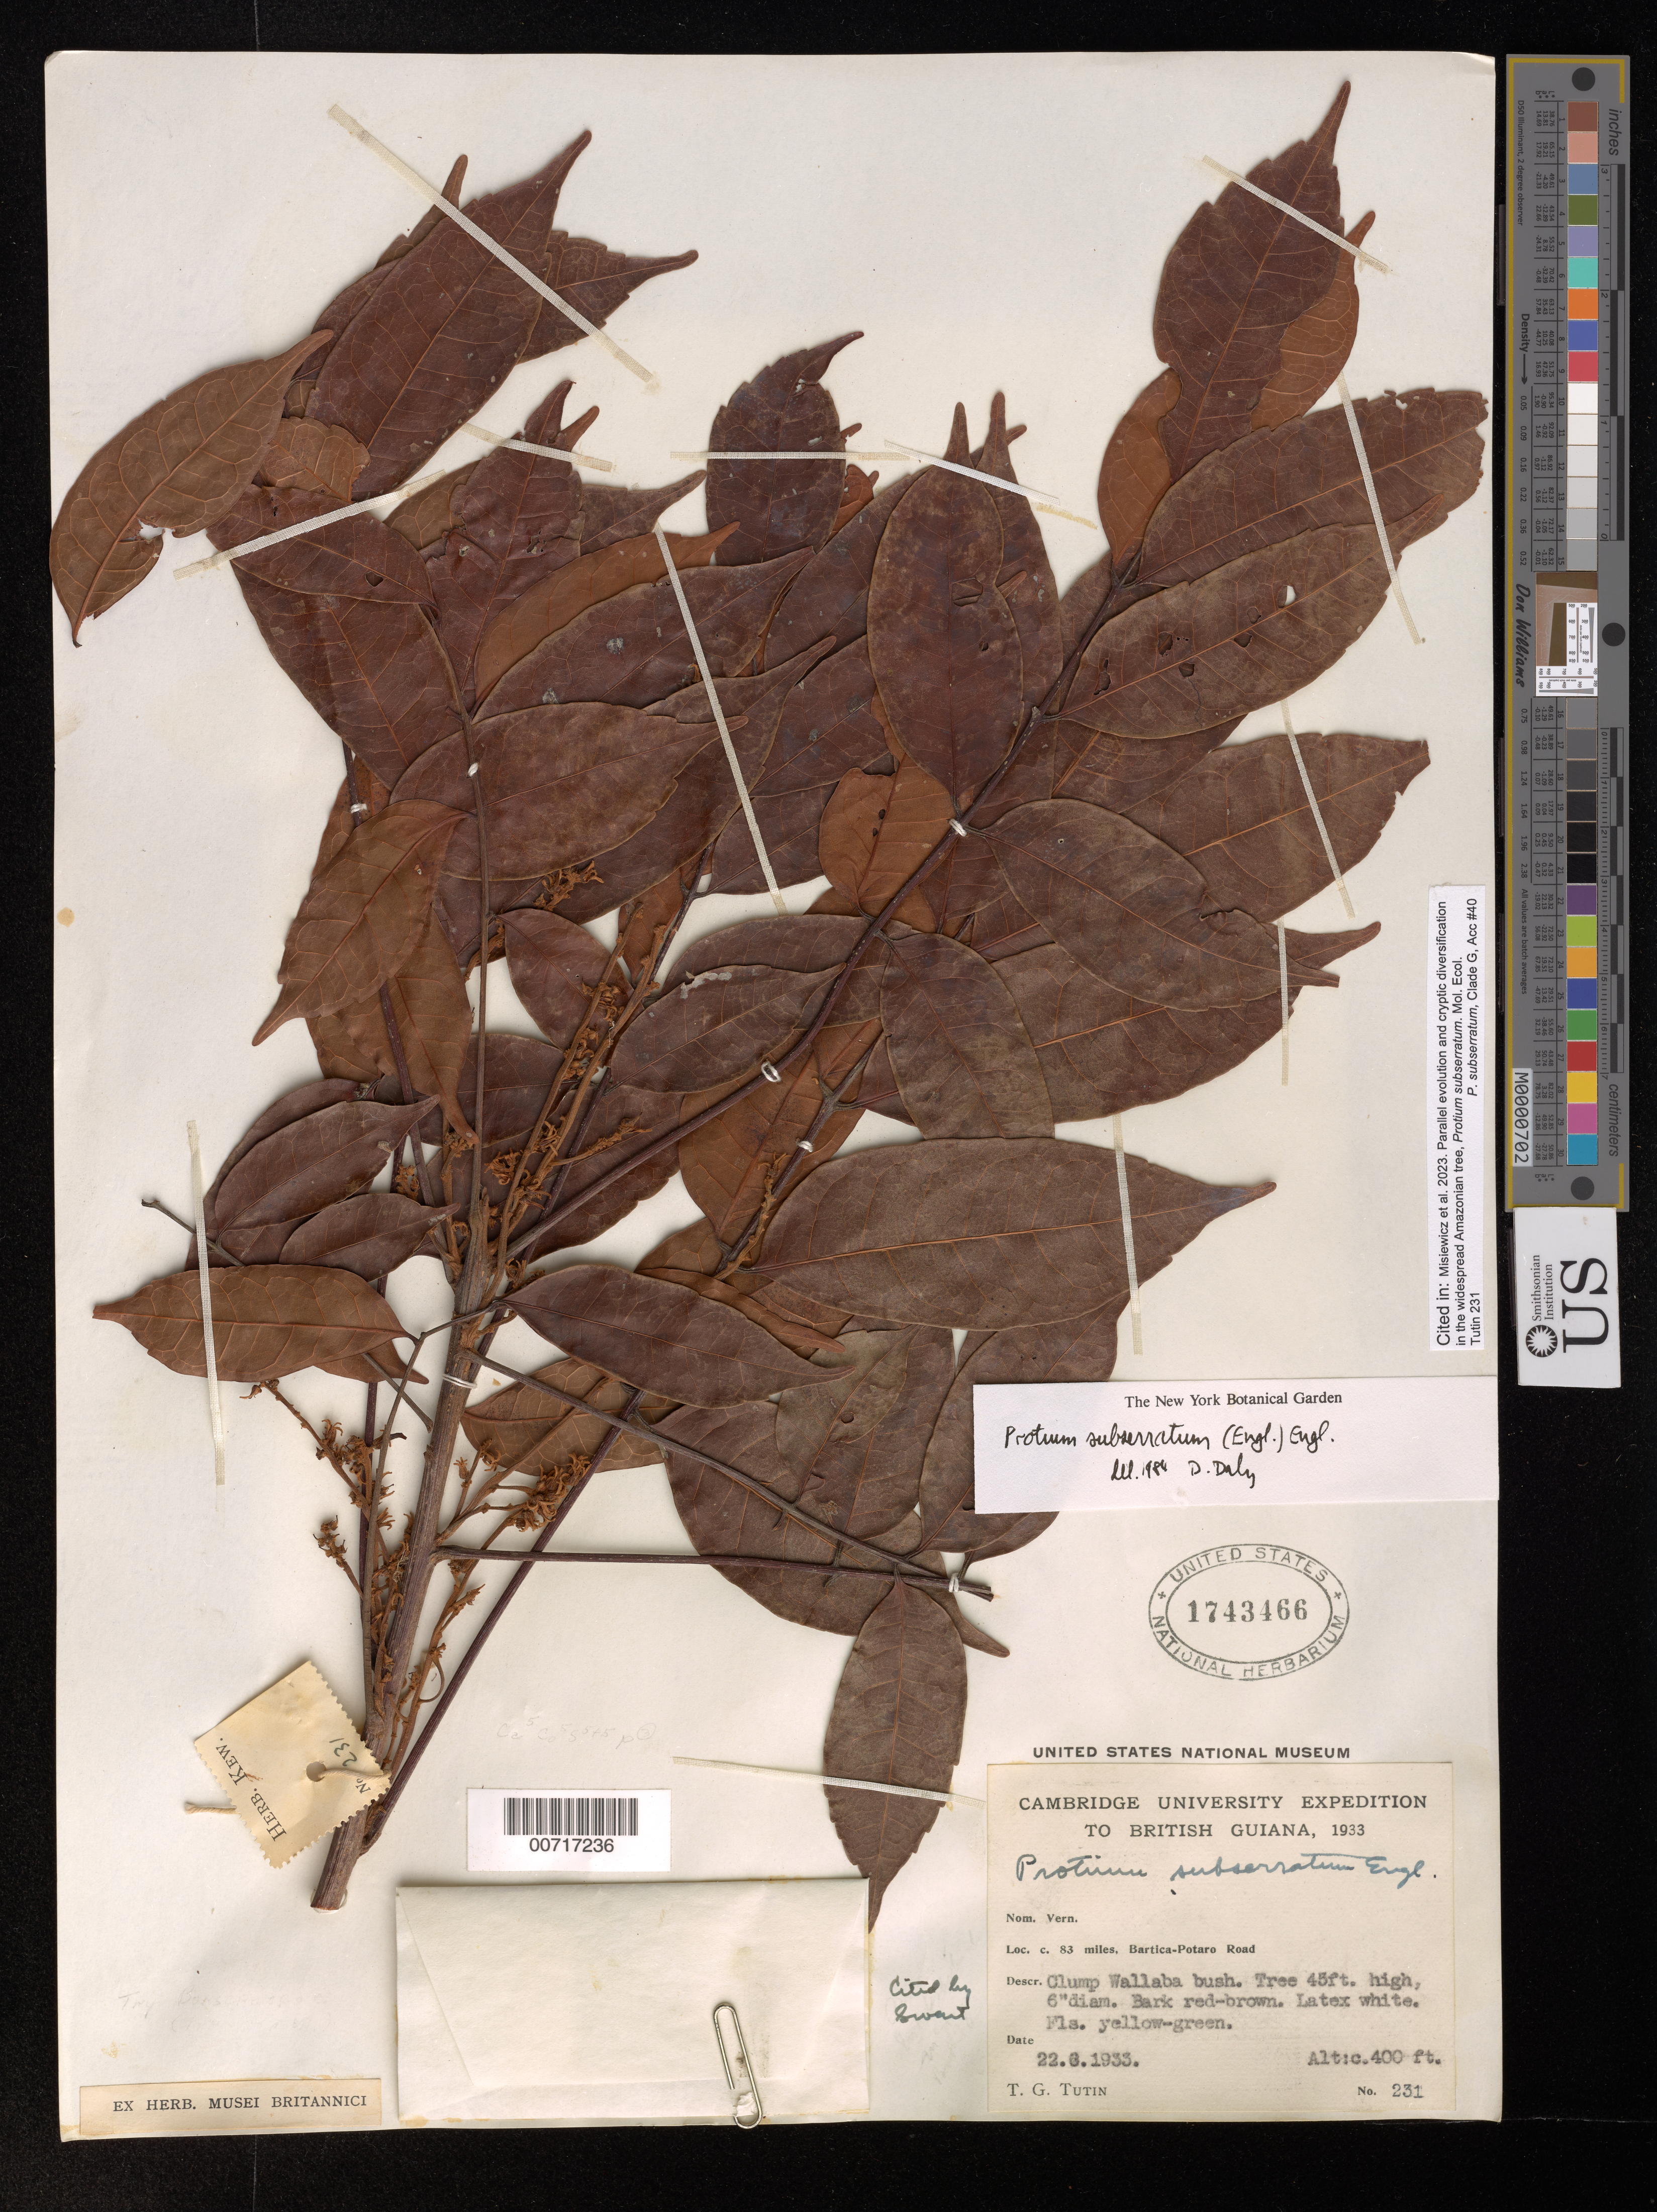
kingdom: Plantae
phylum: Tracheophyta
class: Magnoliopsida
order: Sapindales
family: Burseraceae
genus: Protium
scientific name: Protium subserratum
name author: (Engl.) Engl.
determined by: Daly, D. C.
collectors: T. G. Tutin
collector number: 231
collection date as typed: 22-Jun-33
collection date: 1933-06-22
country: Guyana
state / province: Potaro-Siparuni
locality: Bartica-Potaro road, mile 83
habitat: Clump Wallaba bush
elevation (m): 122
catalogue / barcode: US 1743466